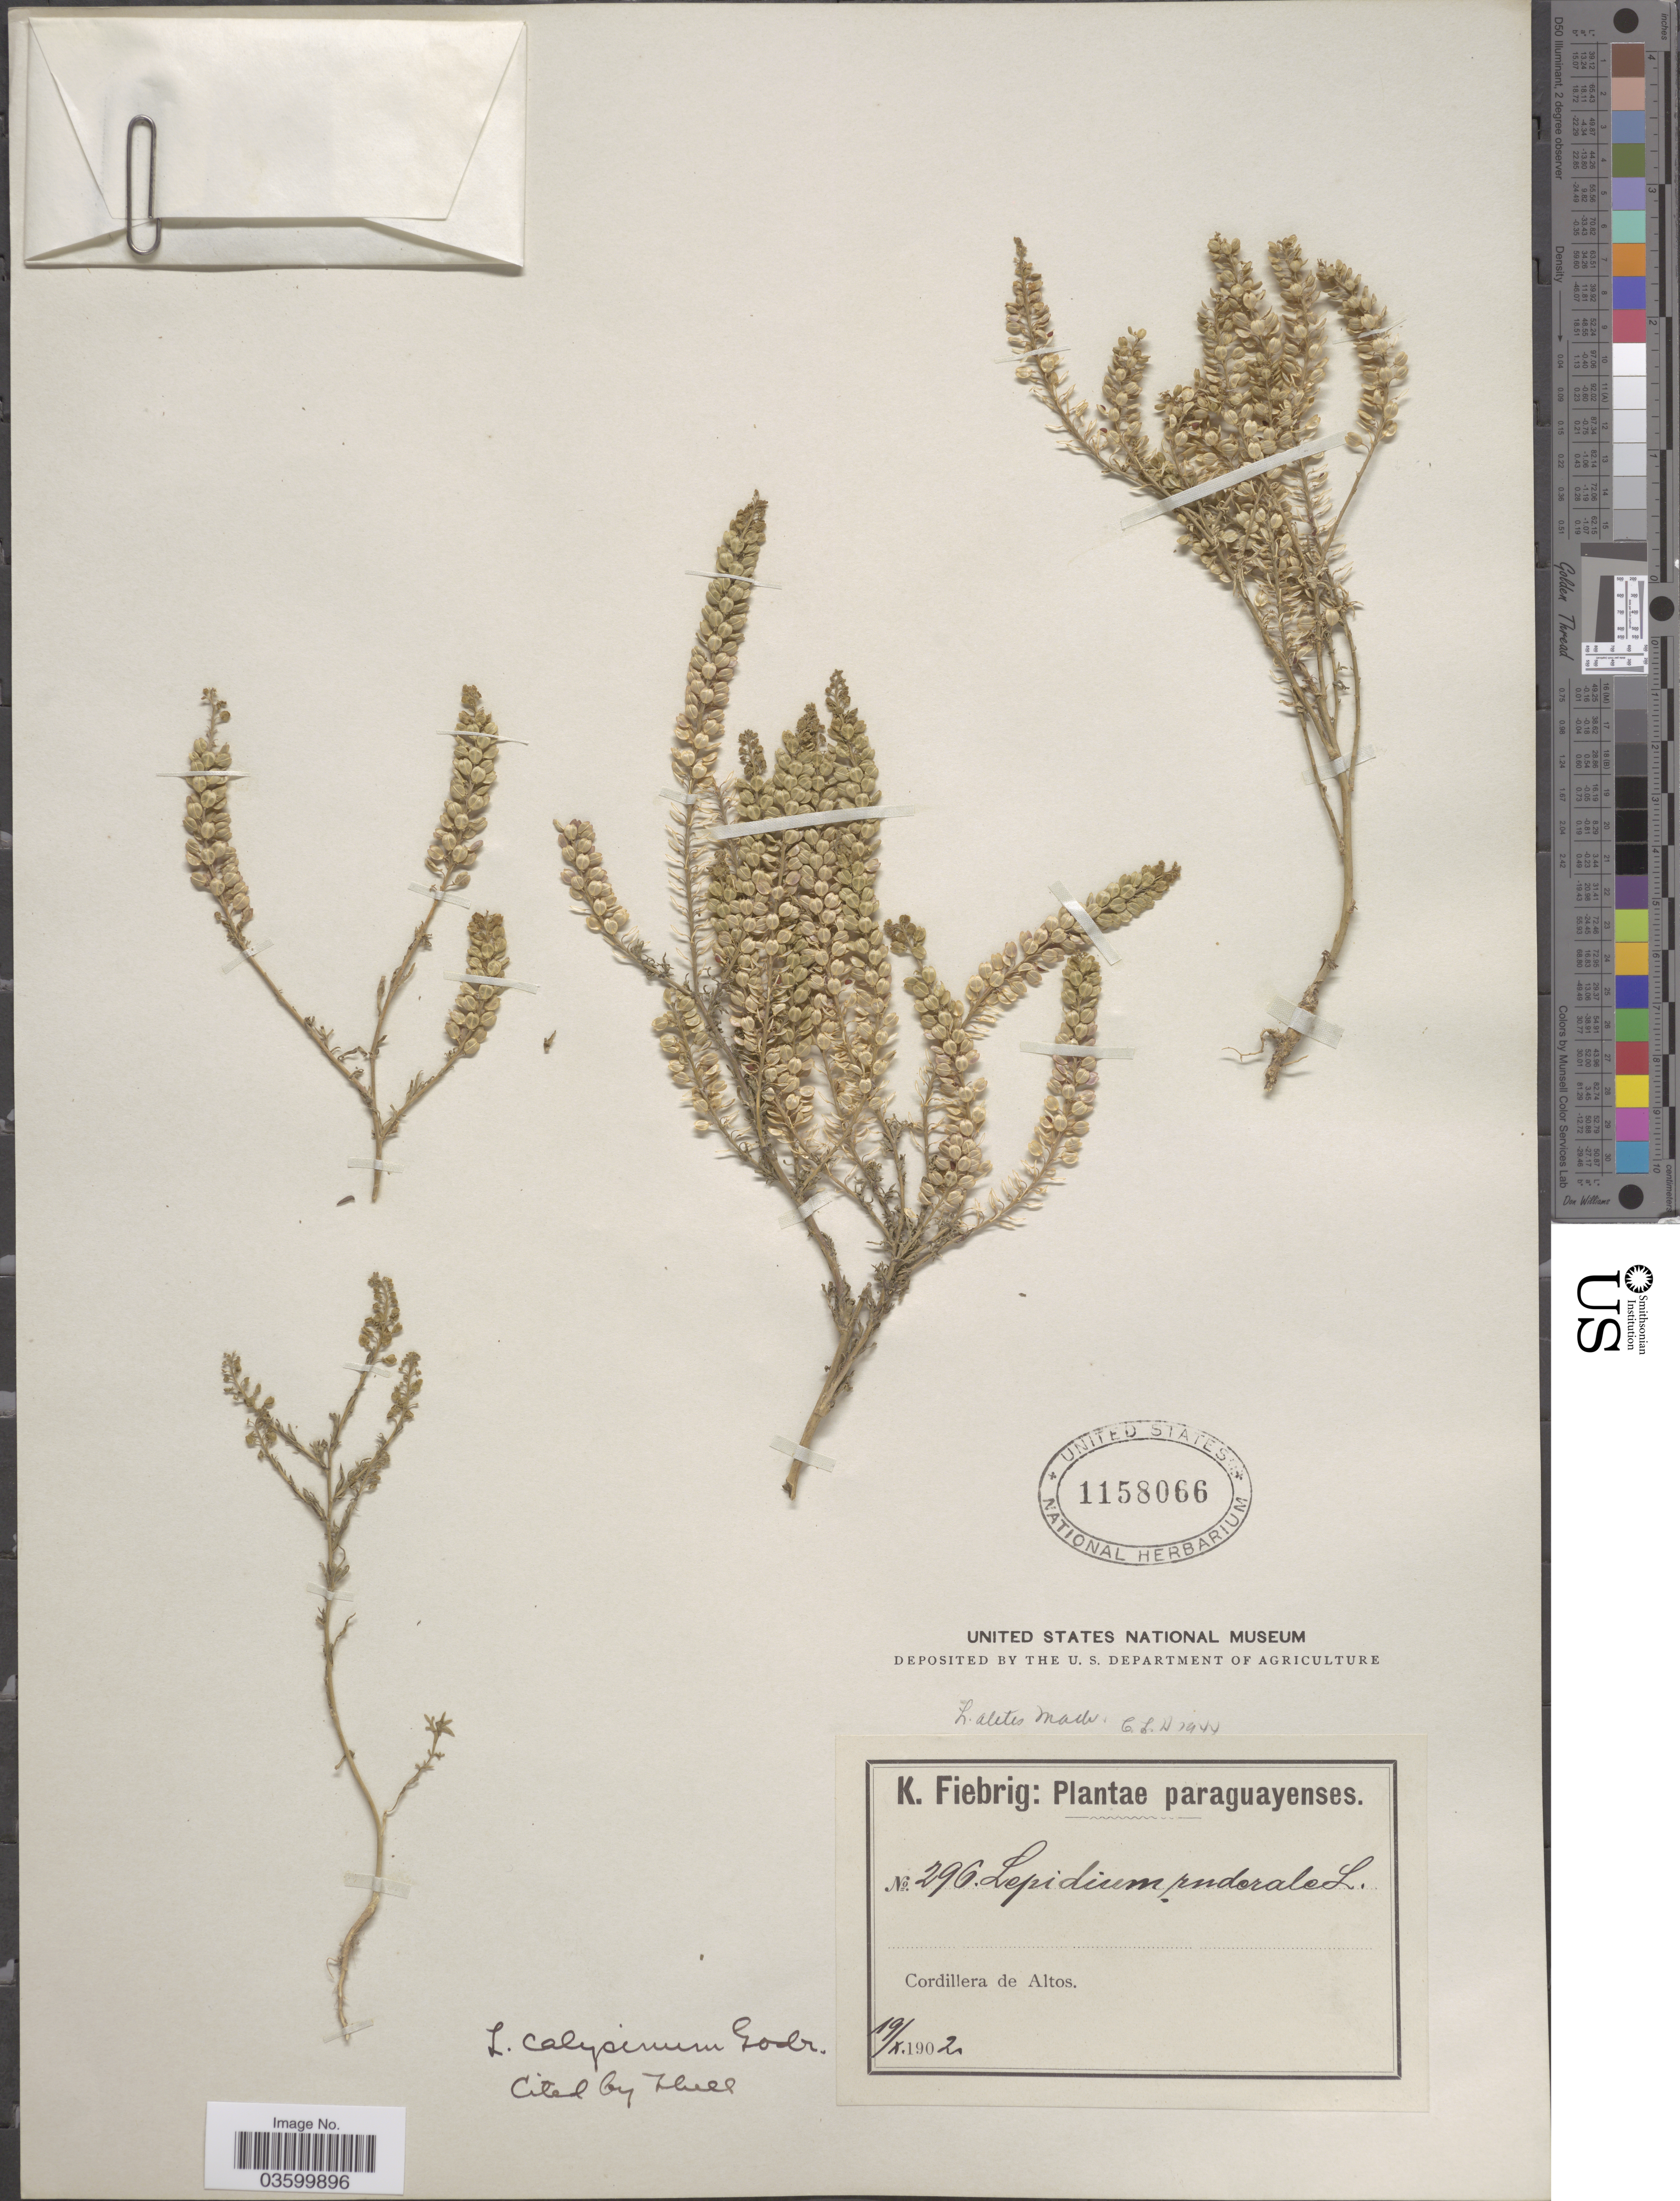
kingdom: Plantae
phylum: Tracheophyta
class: Magnoliopsida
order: Brassicales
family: Brassicaceae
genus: Lepidium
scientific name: Lepidium aletes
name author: J.F. Macbr.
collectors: K. Fiebrig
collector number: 296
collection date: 1902-10-19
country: Paraguay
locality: Cordillera de Altos.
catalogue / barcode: US 1158066